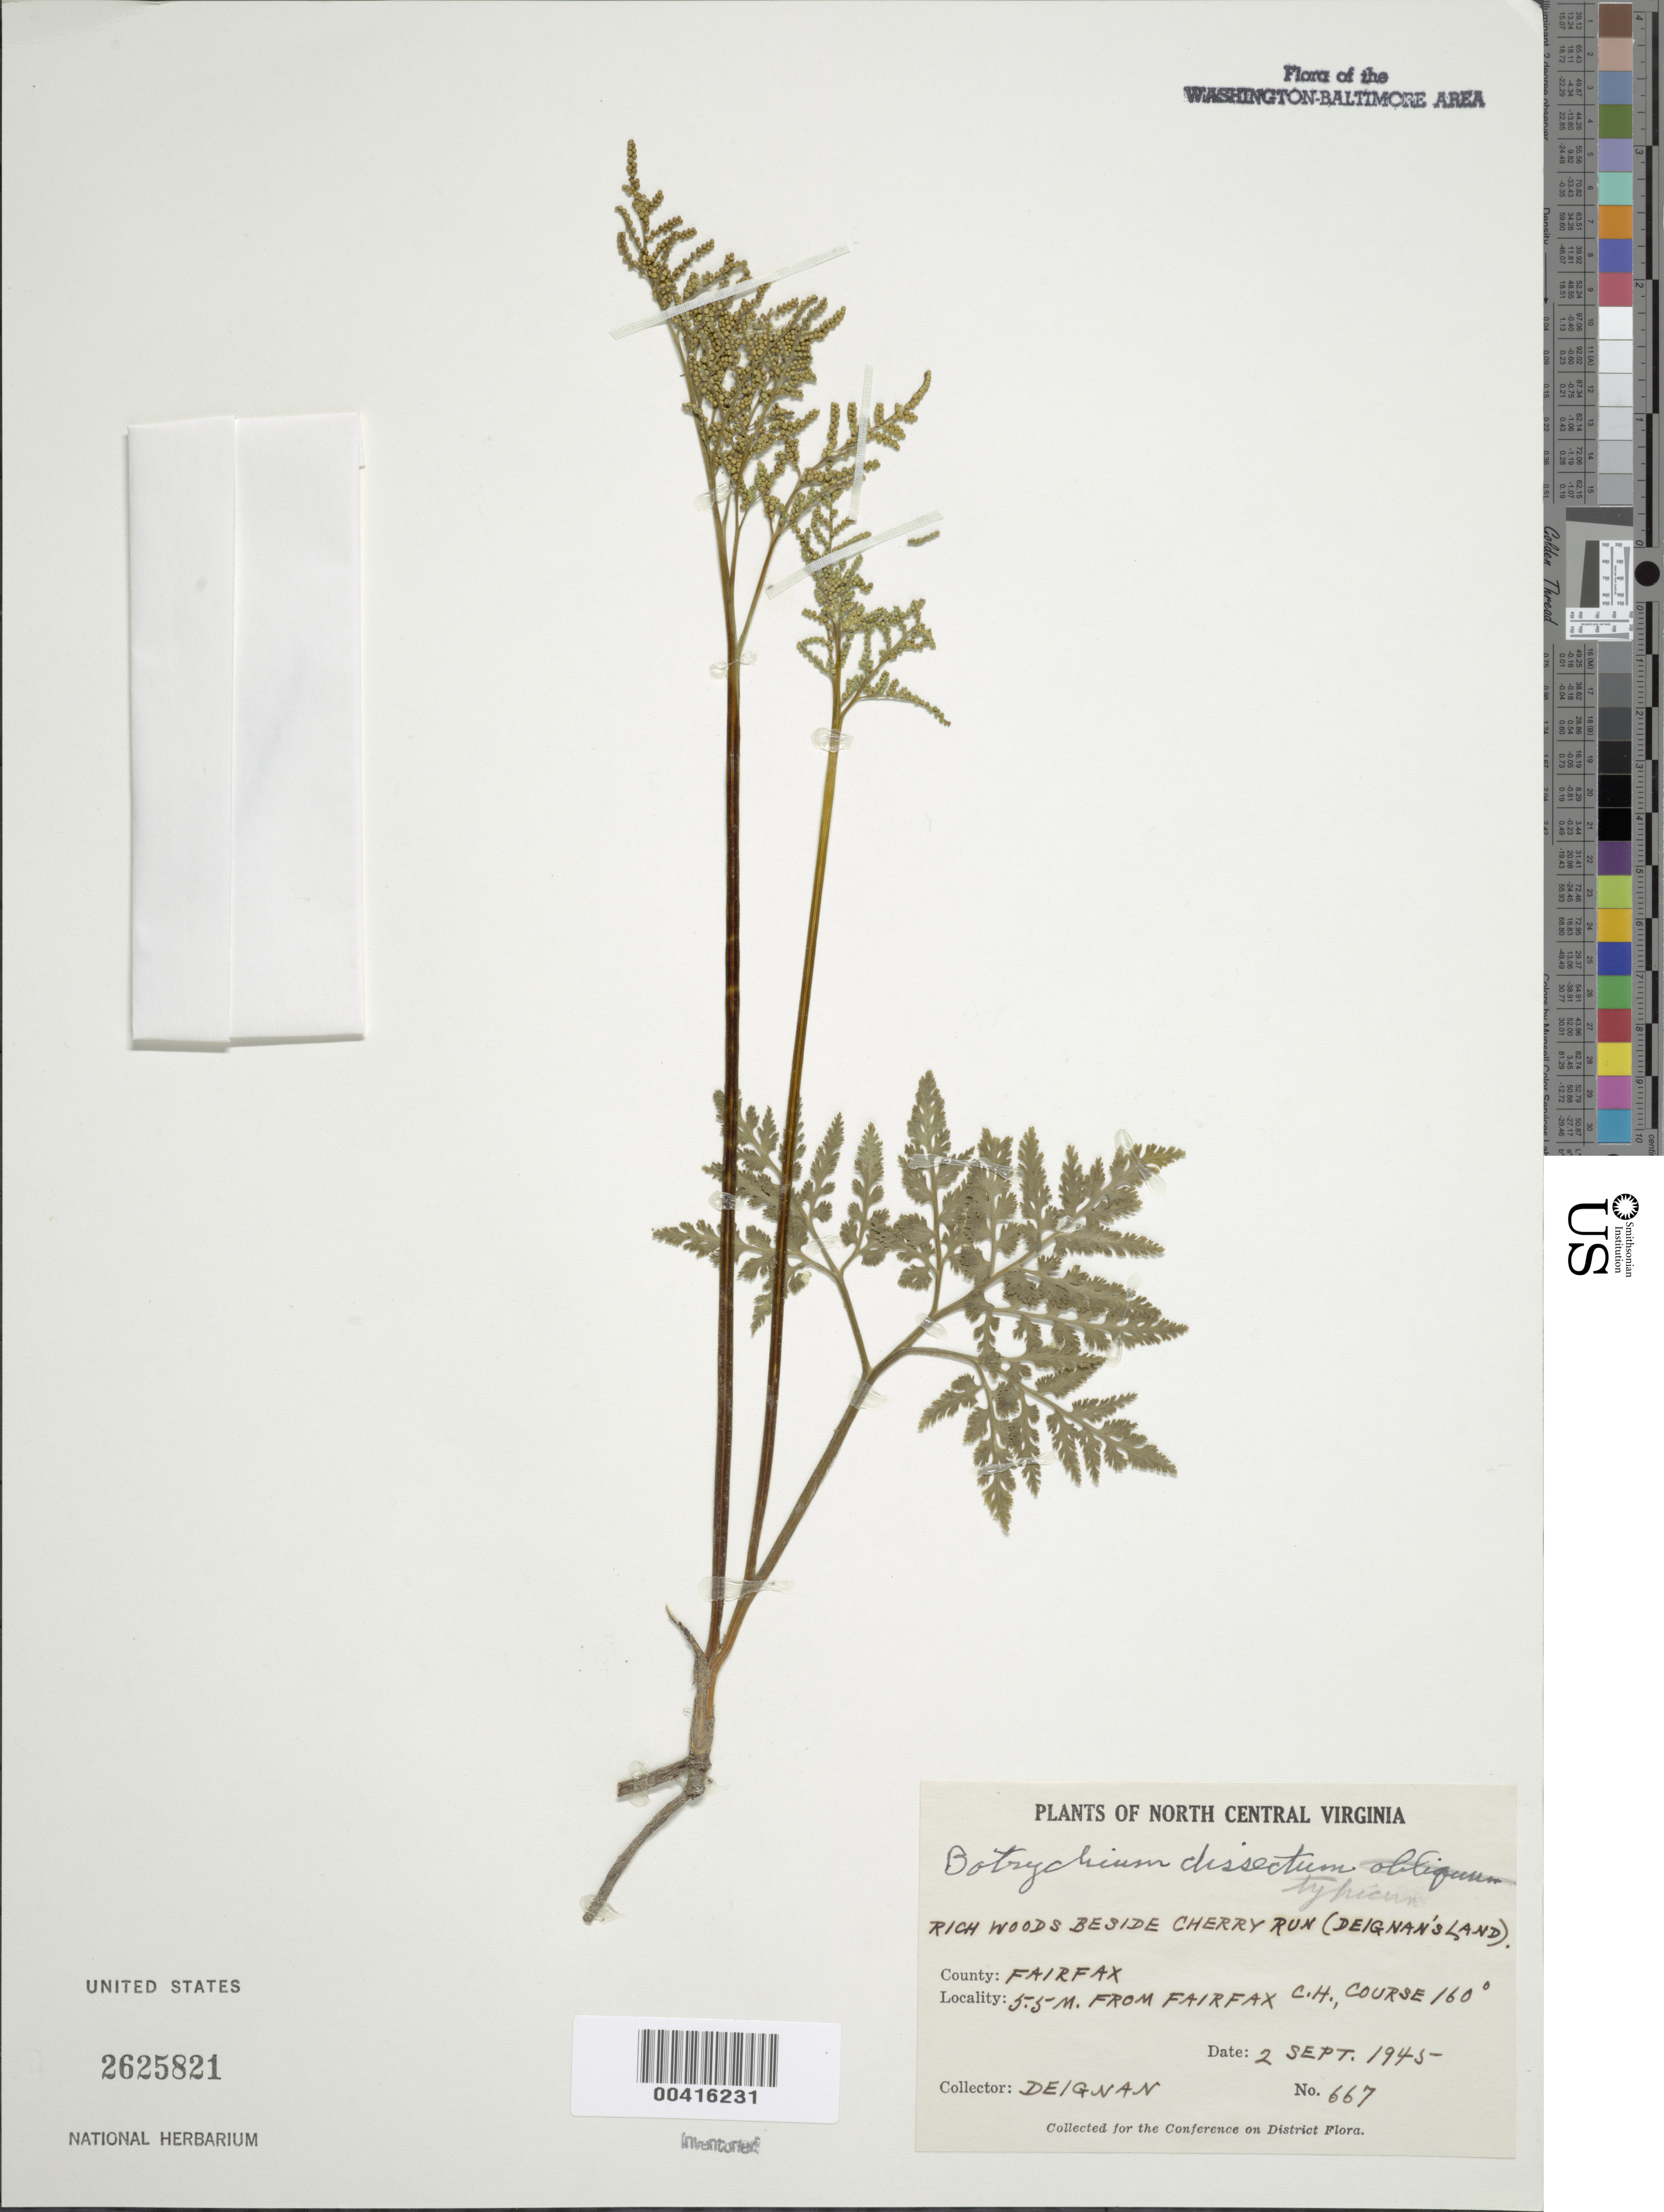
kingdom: Plantae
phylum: Tracheophyta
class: Polypodiopsida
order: Ophioglossales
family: Ophioglossaceae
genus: Botrychium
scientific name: Botrychium dissectum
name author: Spreng.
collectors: H. Deignan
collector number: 667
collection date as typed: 02 Sep 1945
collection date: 1945-09-02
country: United States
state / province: Virginia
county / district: Fairfax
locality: Cherry Run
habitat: Rich woods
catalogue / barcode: US 2625821